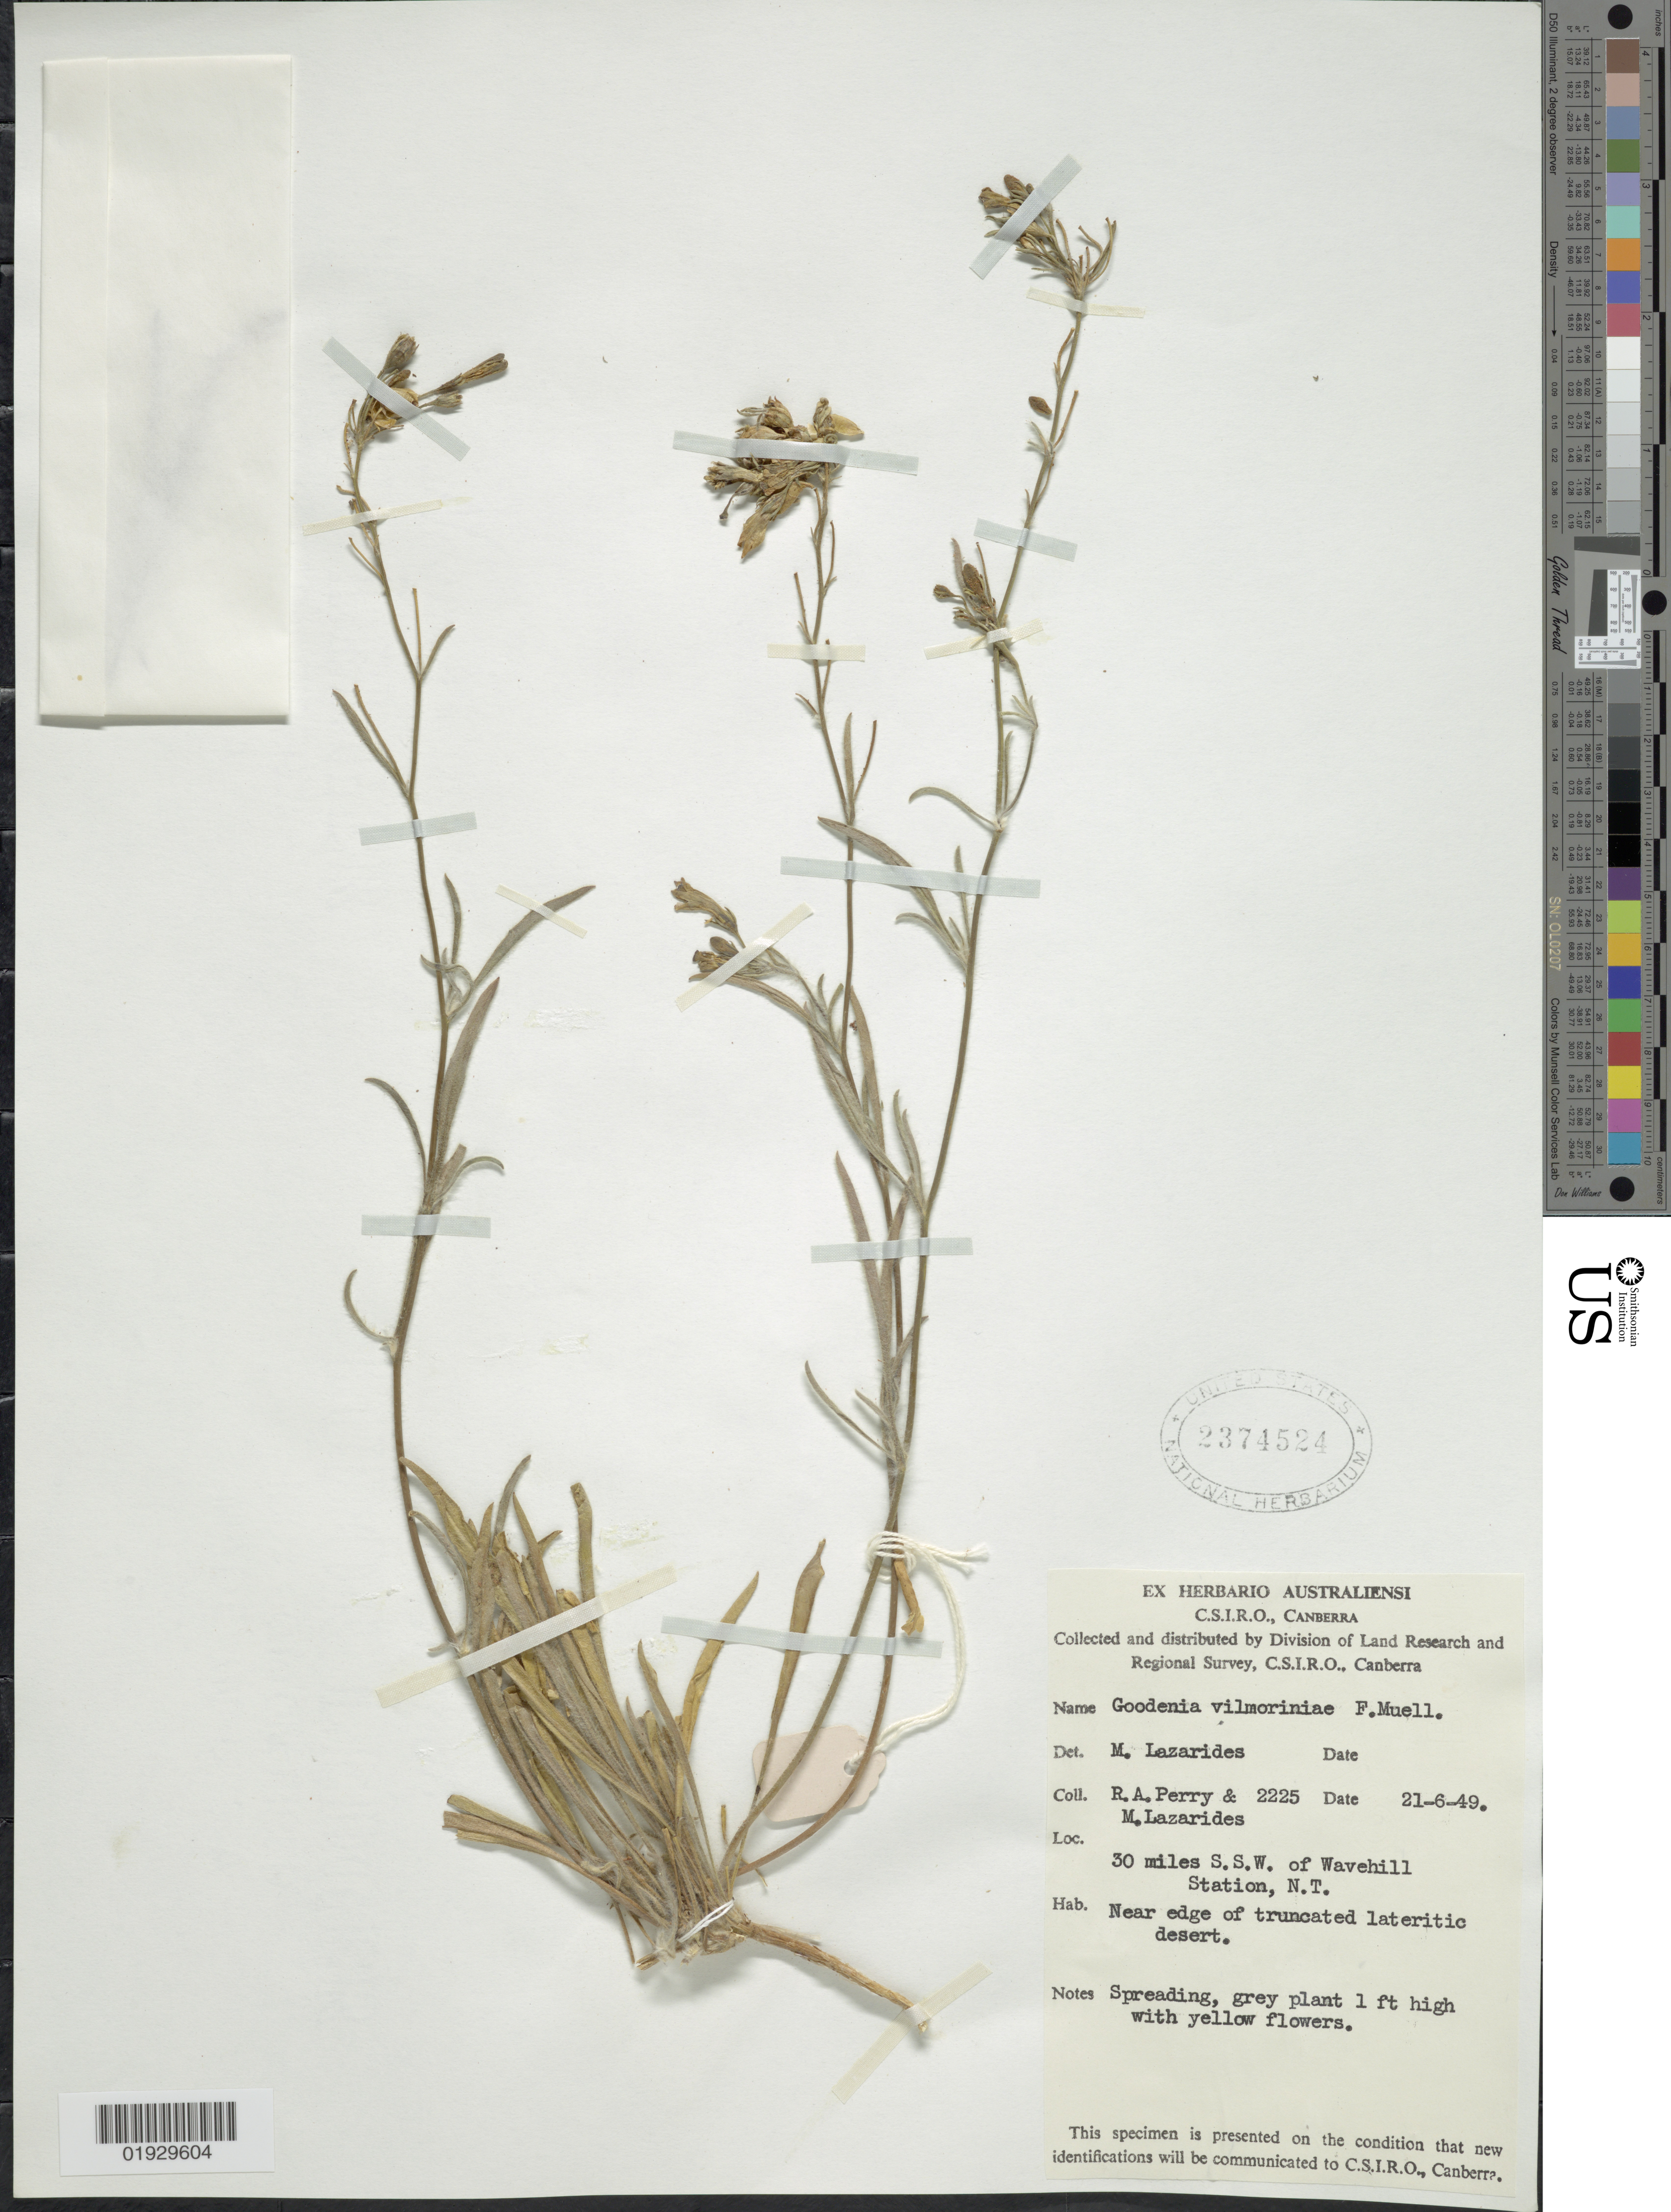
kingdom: Plantae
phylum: Tracheophyta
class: Magnoliopsida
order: Asterales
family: Goodeniaceae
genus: Goodenia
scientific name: Goodenia vilmoriniae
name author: F. Muell.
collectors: Perry, R. A. & M. Lazarides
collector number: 2225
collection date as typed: Transcribed d/m/y: 21/6/49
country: Australia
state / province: Northern Territory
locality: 30 miles S.S.W. of Wavehill Station, N.T.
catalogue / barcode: US 2374524